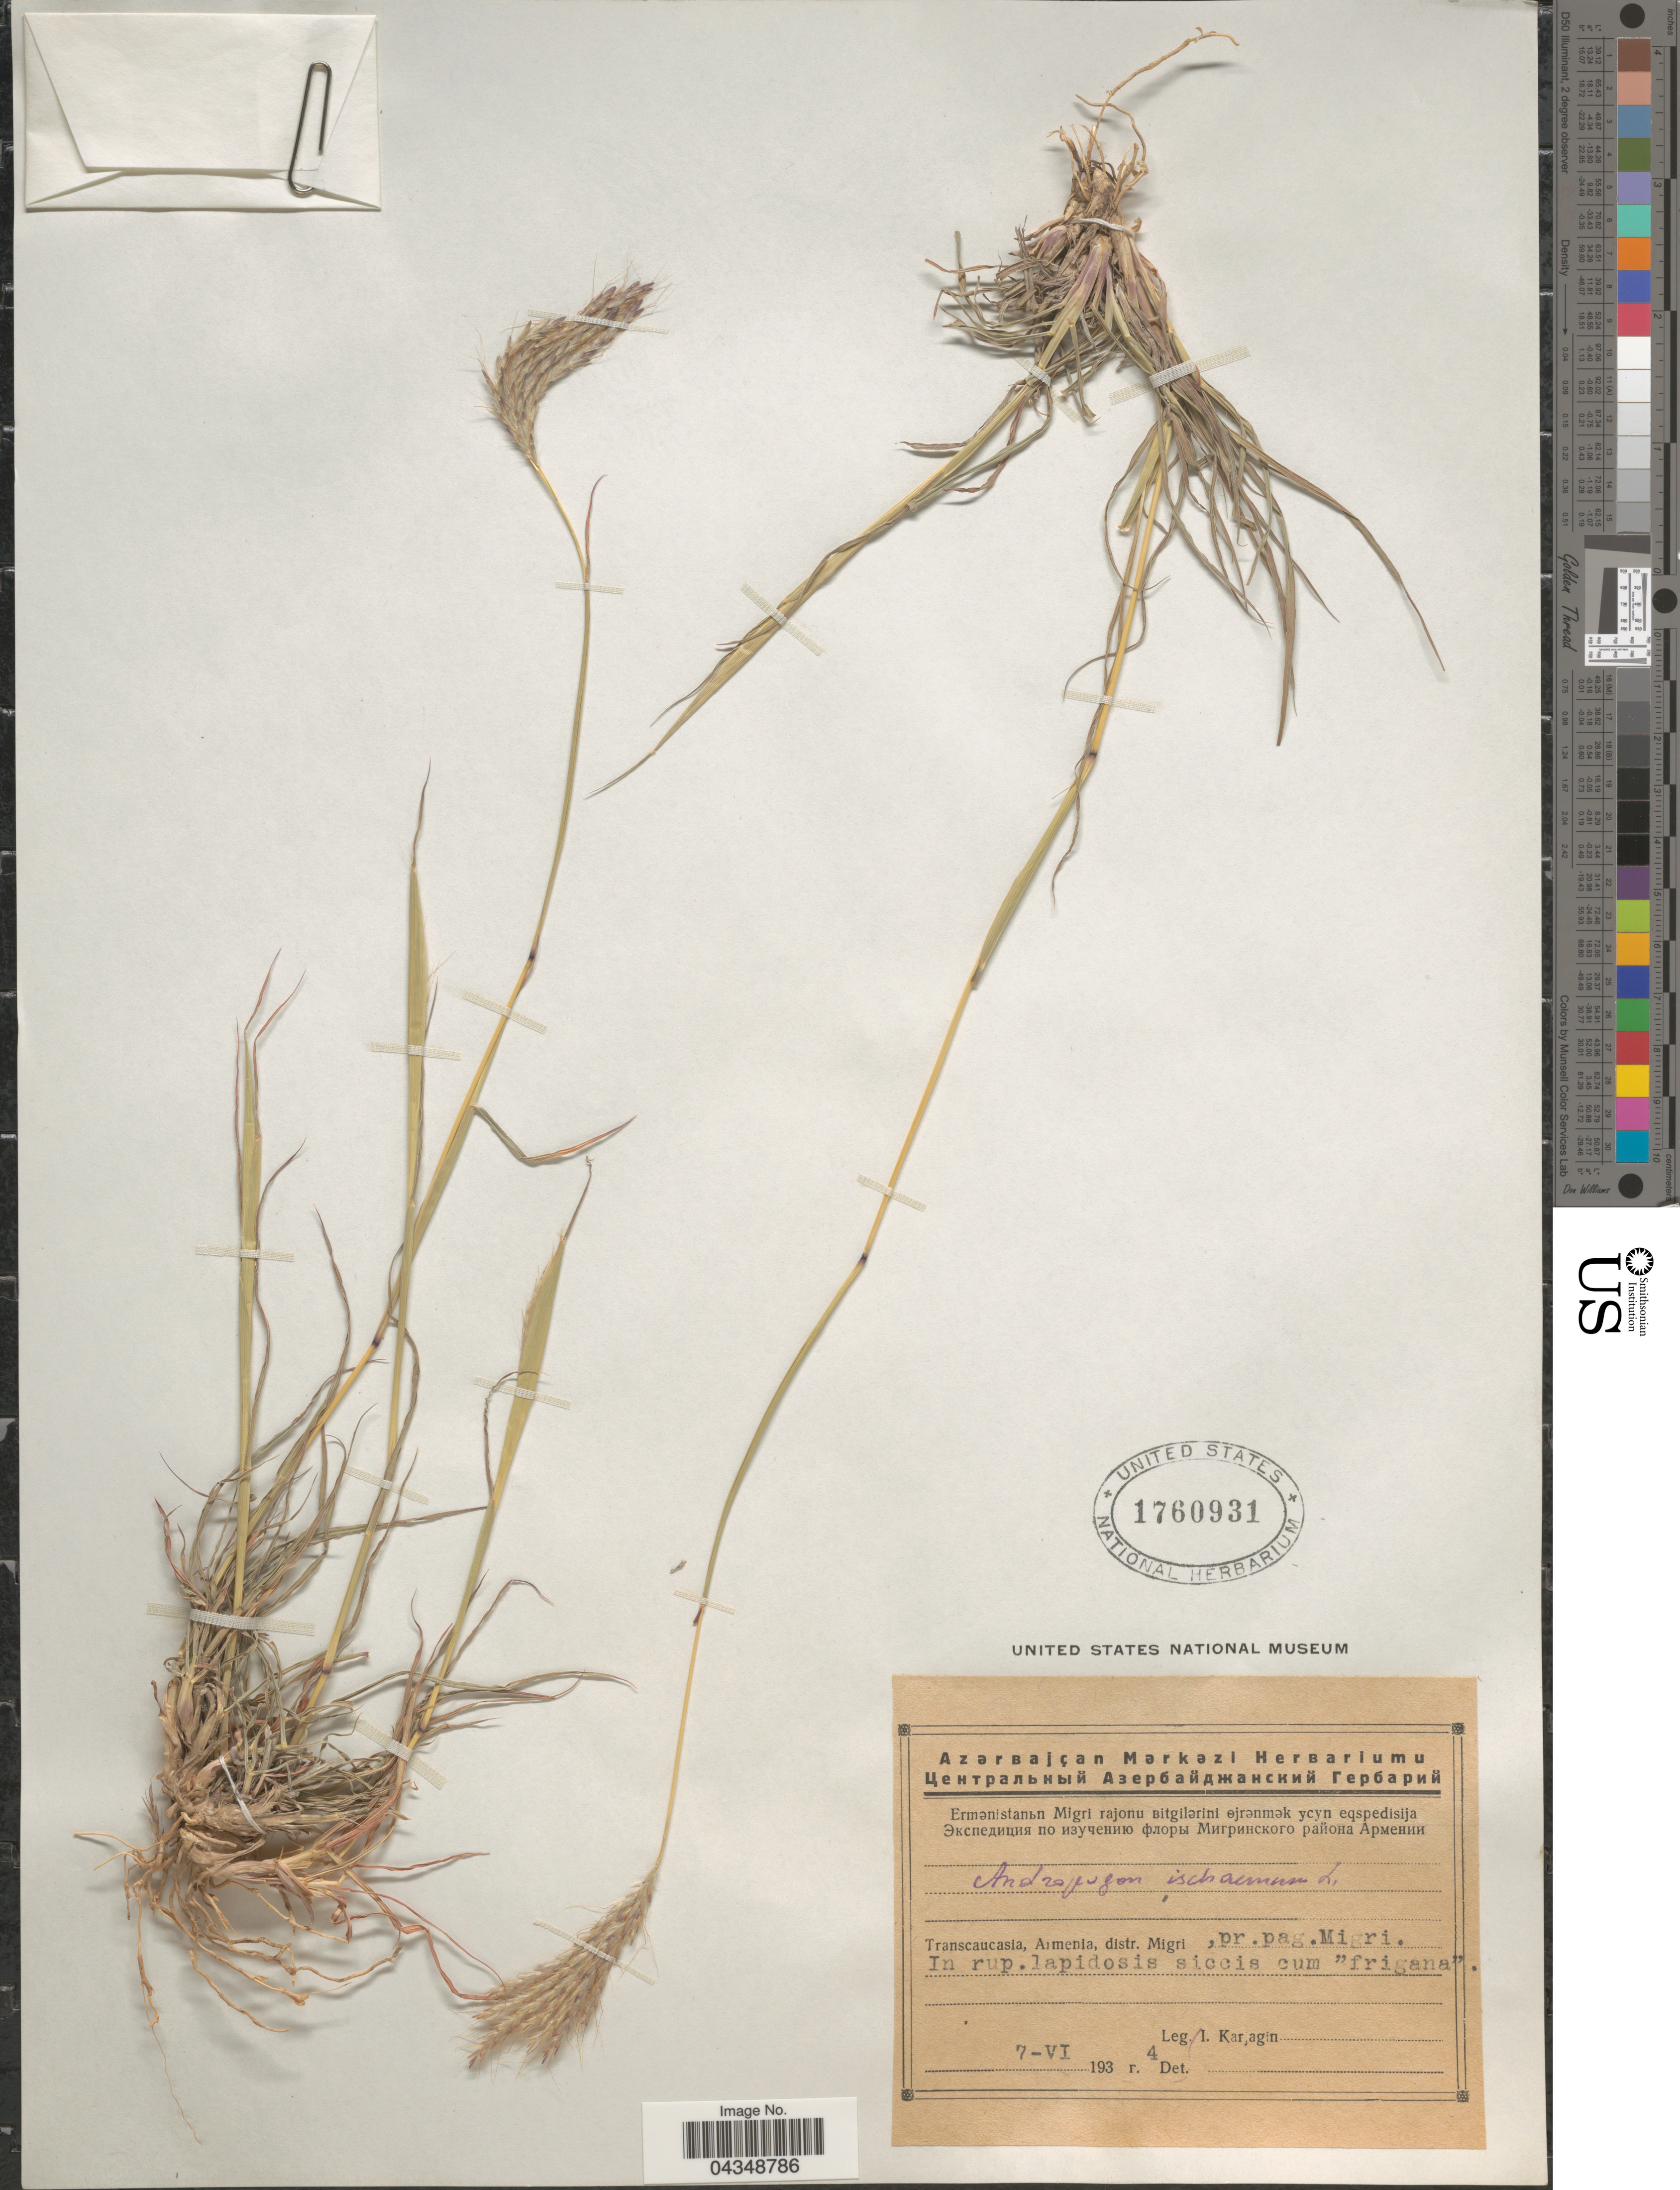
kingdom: Plantae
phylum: Tracheophyta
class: Liliopsida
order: Poales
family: Poaceae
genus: Bothriochloa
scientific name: Bothriochloa ischaemum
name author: (L.) Keng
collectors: I. Karjagin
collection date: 1934-06-07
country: Armenia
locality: Transcaucasia, distr. Migri, pr. pag. Migri. In rup. lapidosis siccis cum "frigana" .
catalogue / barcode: US 1760931